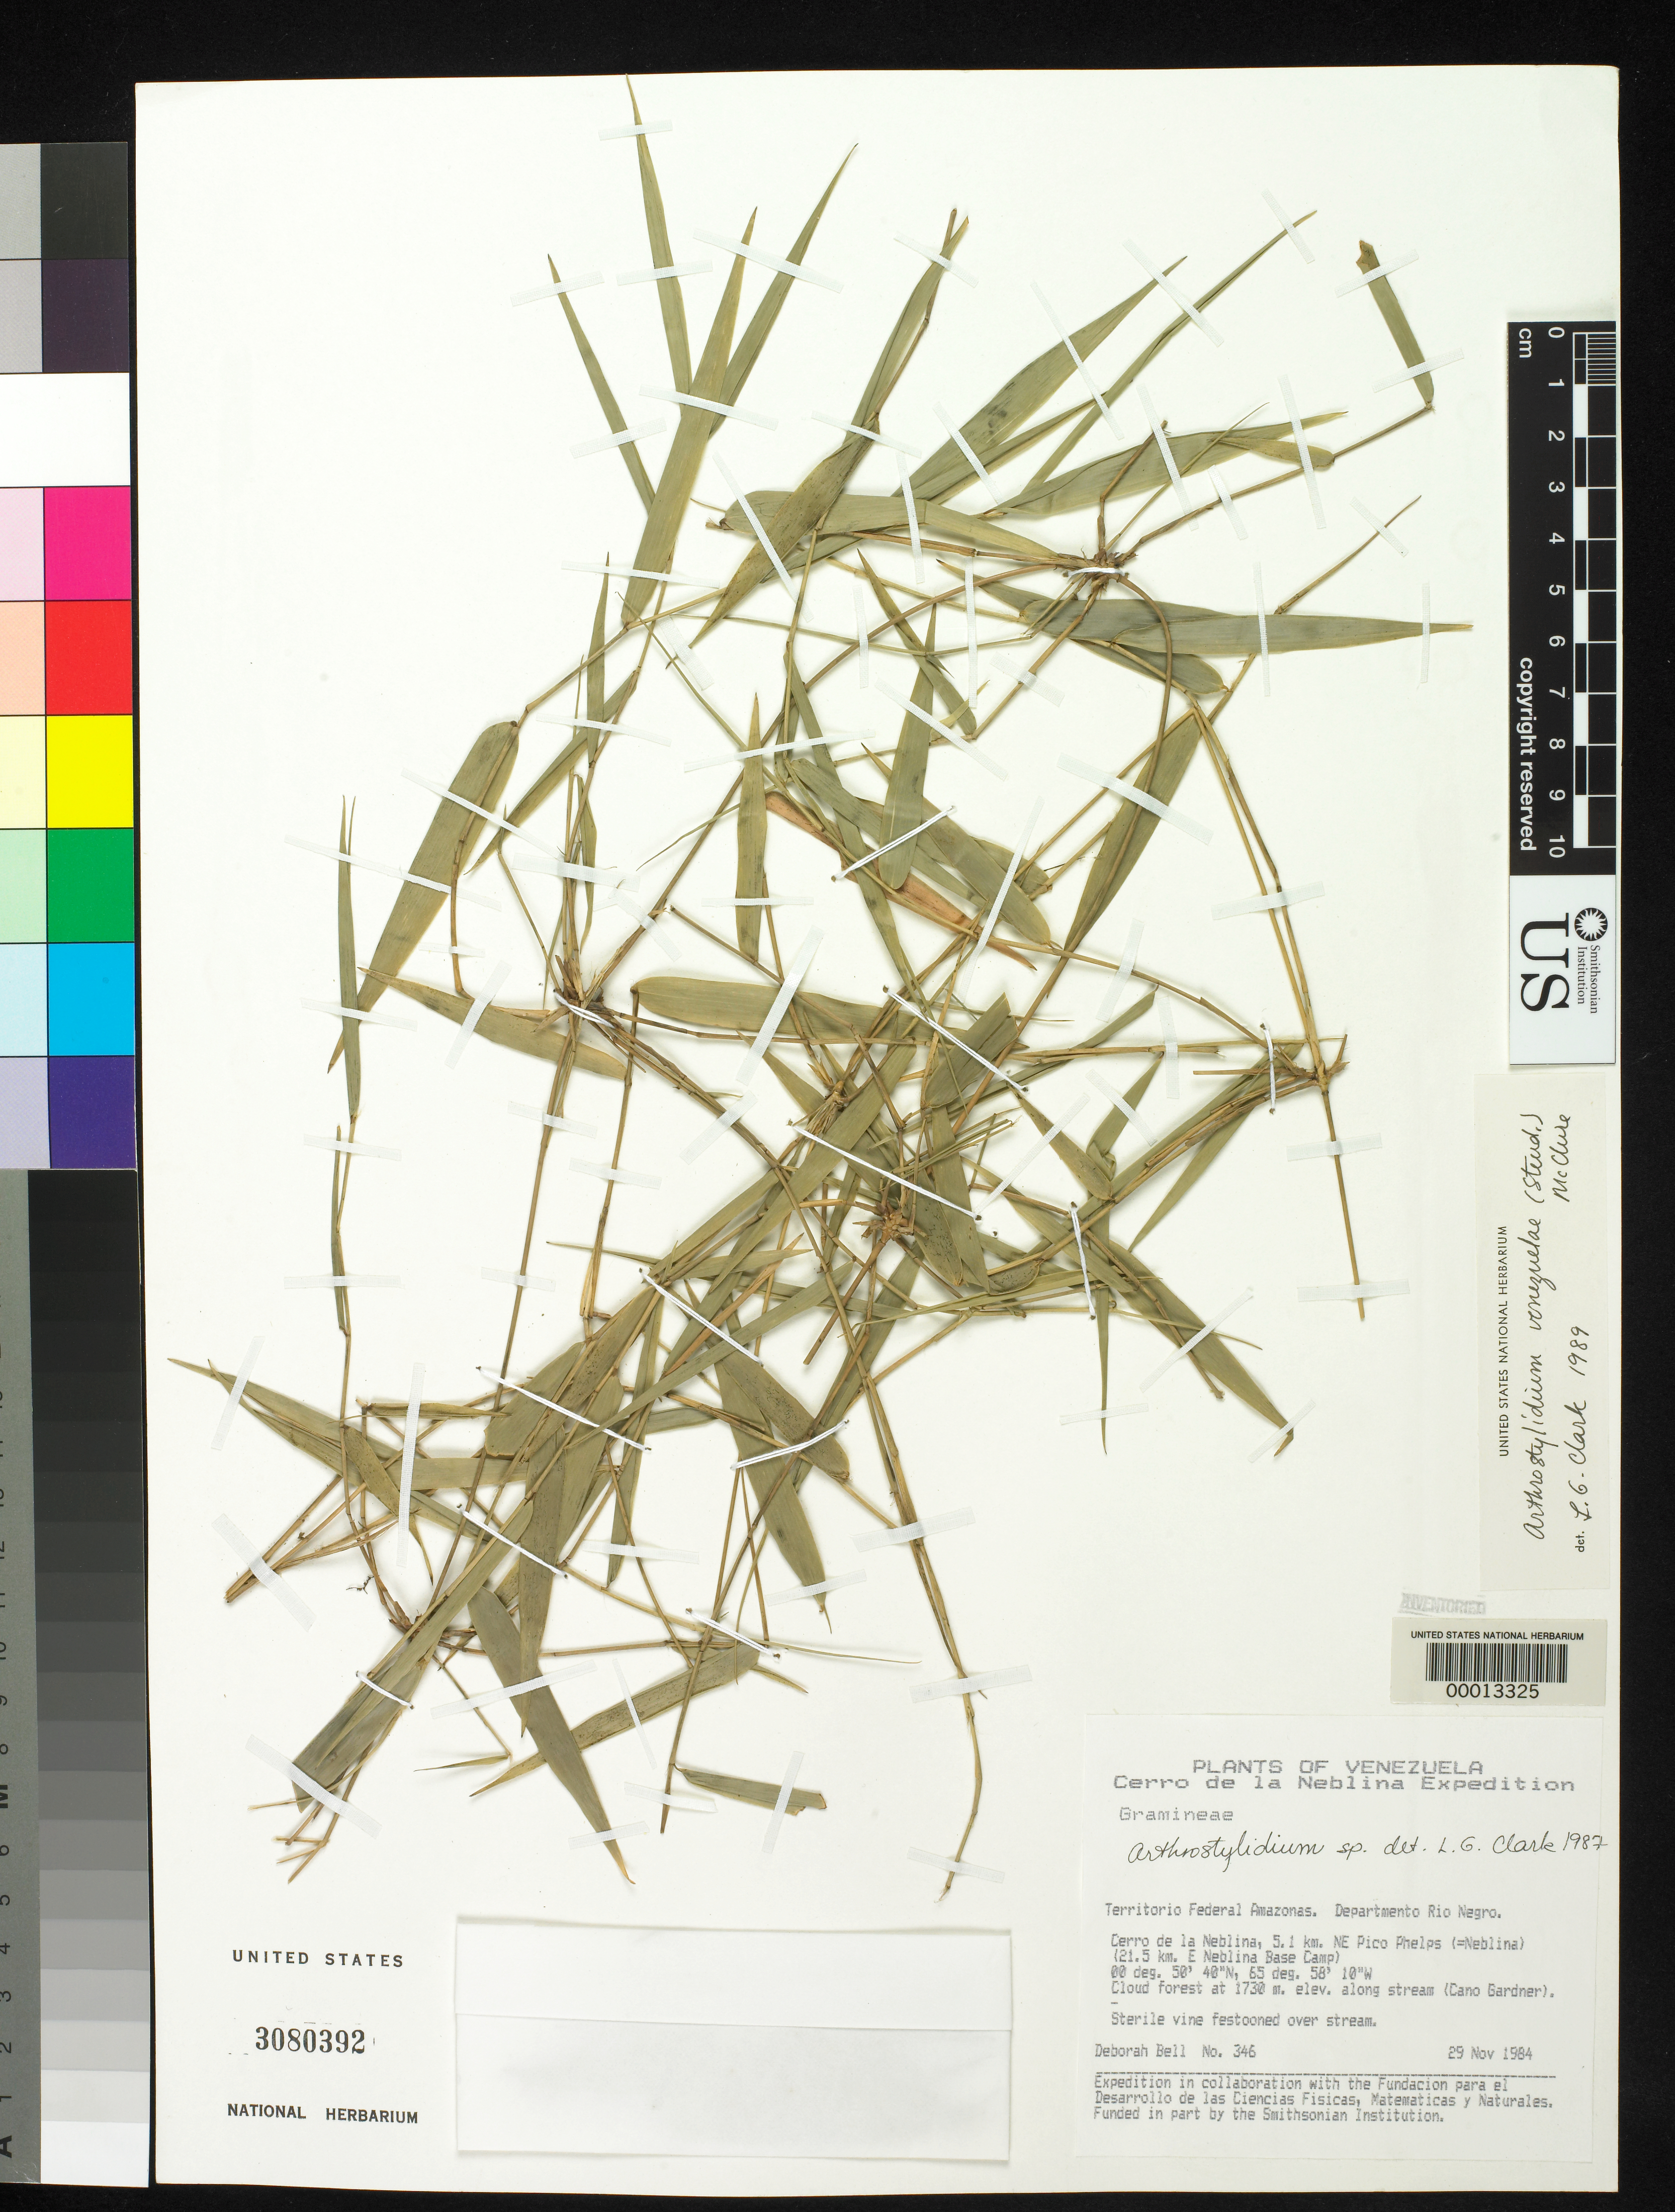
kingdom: Plantae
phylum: Tracheophyta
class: Liliopsida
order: Poales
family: Poaceae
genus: Arthrostylidium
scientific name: Arthrostylidium venezuelae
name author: (Steud.) McClure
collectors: D. A. Bell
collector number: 346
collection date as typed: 29 Nov 1984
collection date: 1984-11-29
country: Venezuela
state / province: Amazonas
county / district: Rio Negro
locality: Cerro de la neblina base camp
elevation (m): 1730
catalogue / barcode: US 3080392